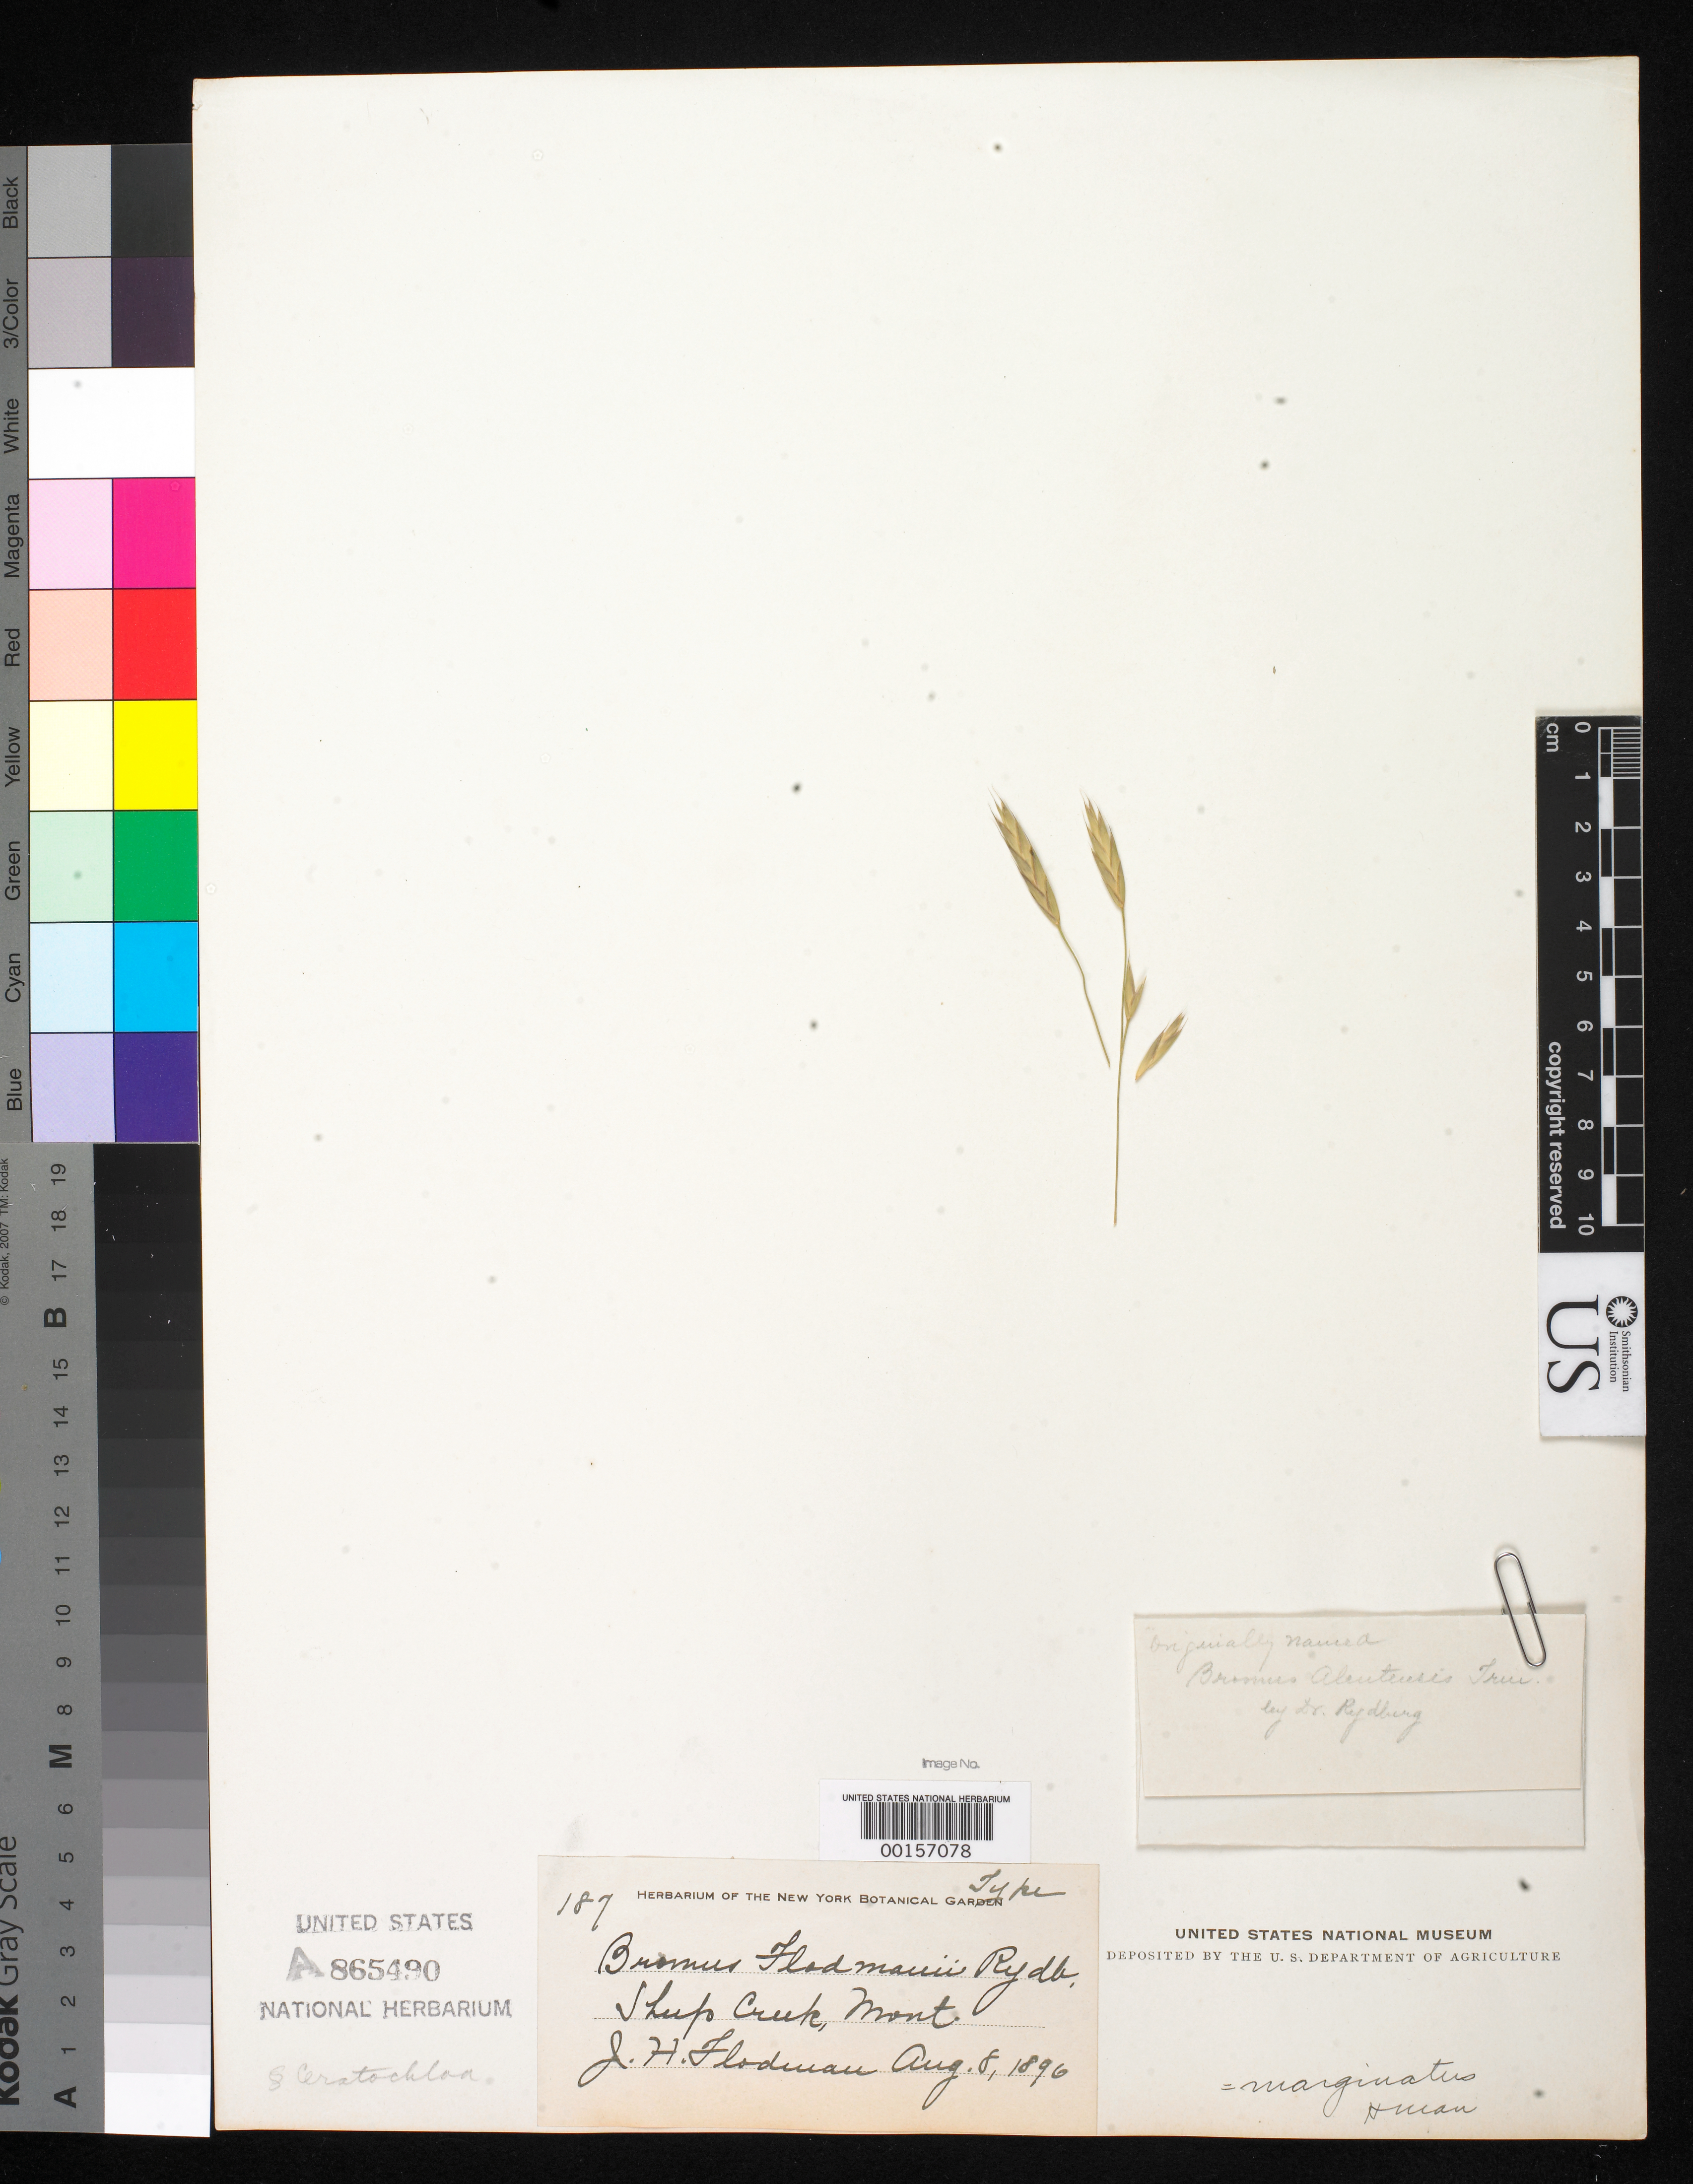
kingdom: Plantae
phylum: Tracheophyta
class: Liliopsida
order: Poales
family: Poaceae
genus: Bromus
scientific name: Bromus flodmanii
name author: Rydb.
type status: Type Fragment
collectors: J. Flodman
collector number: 187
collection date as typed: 08 --- 1896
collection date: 1896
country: United States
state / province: Montana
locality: Sheep Creek.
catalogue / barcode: US 865490A